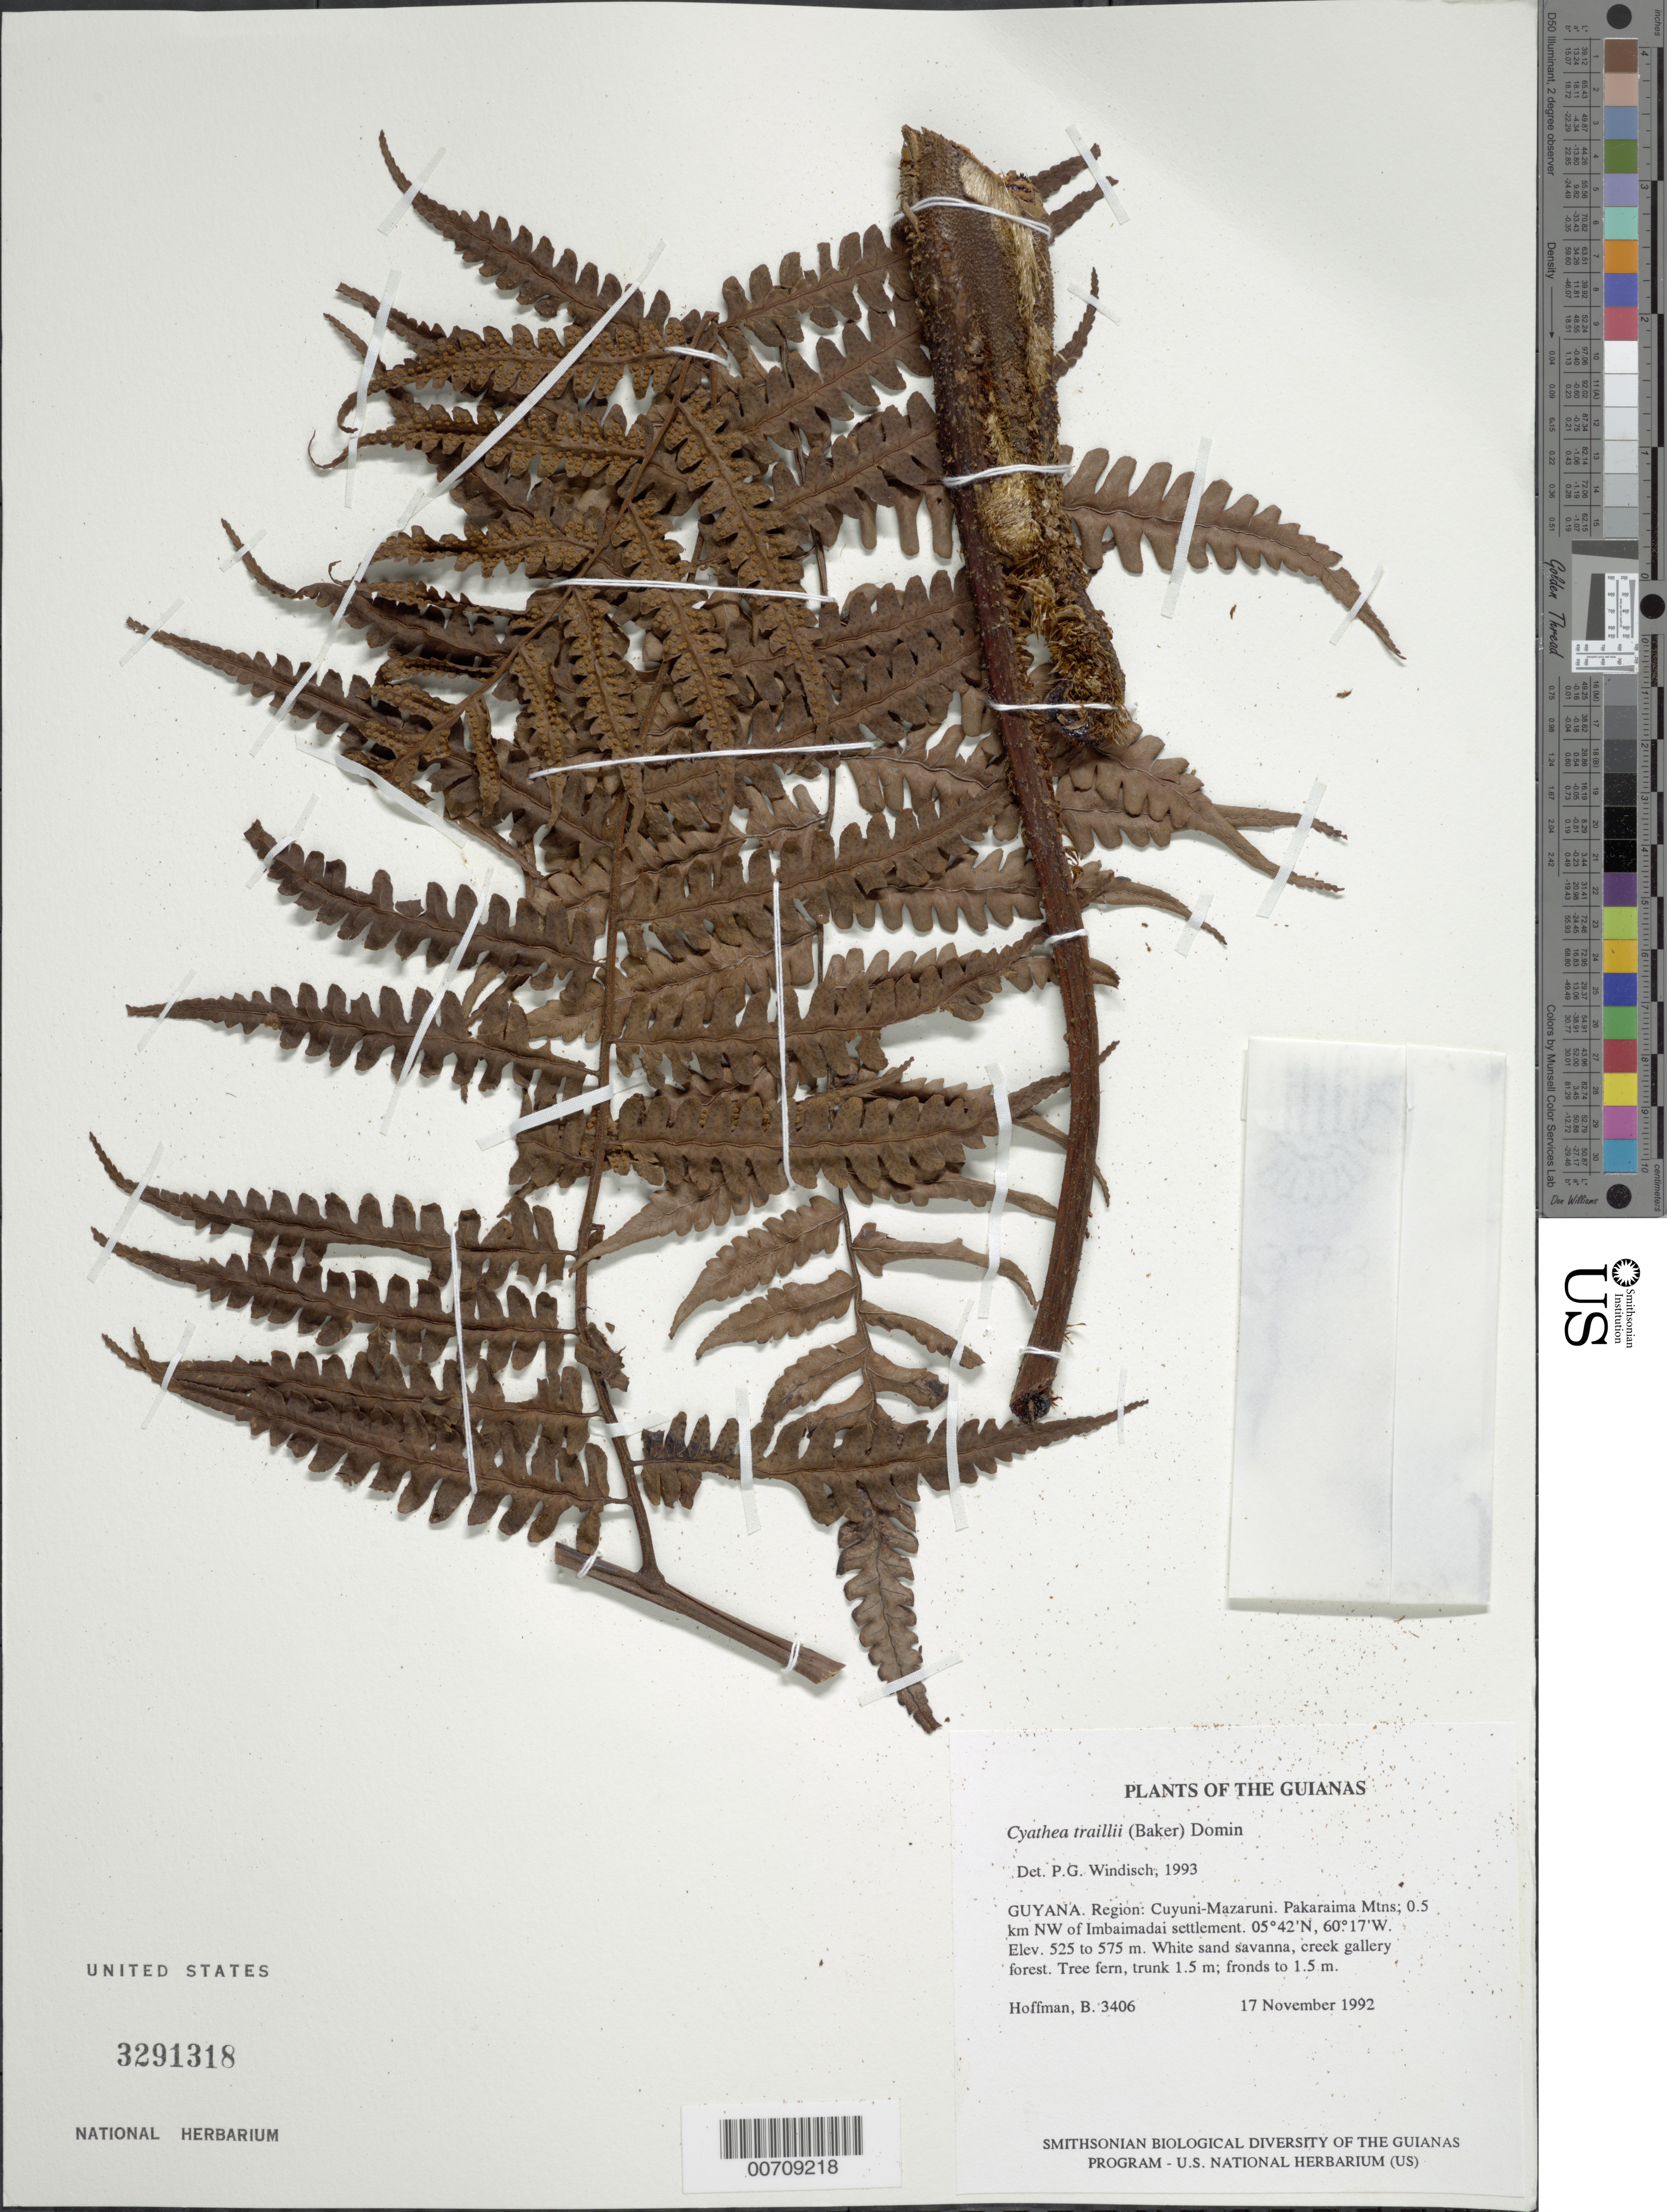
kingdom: Plantae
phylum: Tracheophyta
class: Polypodiopsida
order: Cyatheales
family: Cyatheaceae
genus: Cyathea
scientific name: Cyathea traillii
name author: (Baker) Domin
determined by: Windisch, Paulo Guenter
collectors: B. Hoffman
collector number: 3406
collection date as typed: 17 November 1992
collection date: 1992-11-17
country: Guyana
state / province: Cuyuni-Mazaruni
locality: Pakaraima Mountains; 0.5 km NW of Imbaimadai settlement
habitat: White sand savanna, creek gallery forest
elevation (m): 525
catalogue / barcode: US 3291318